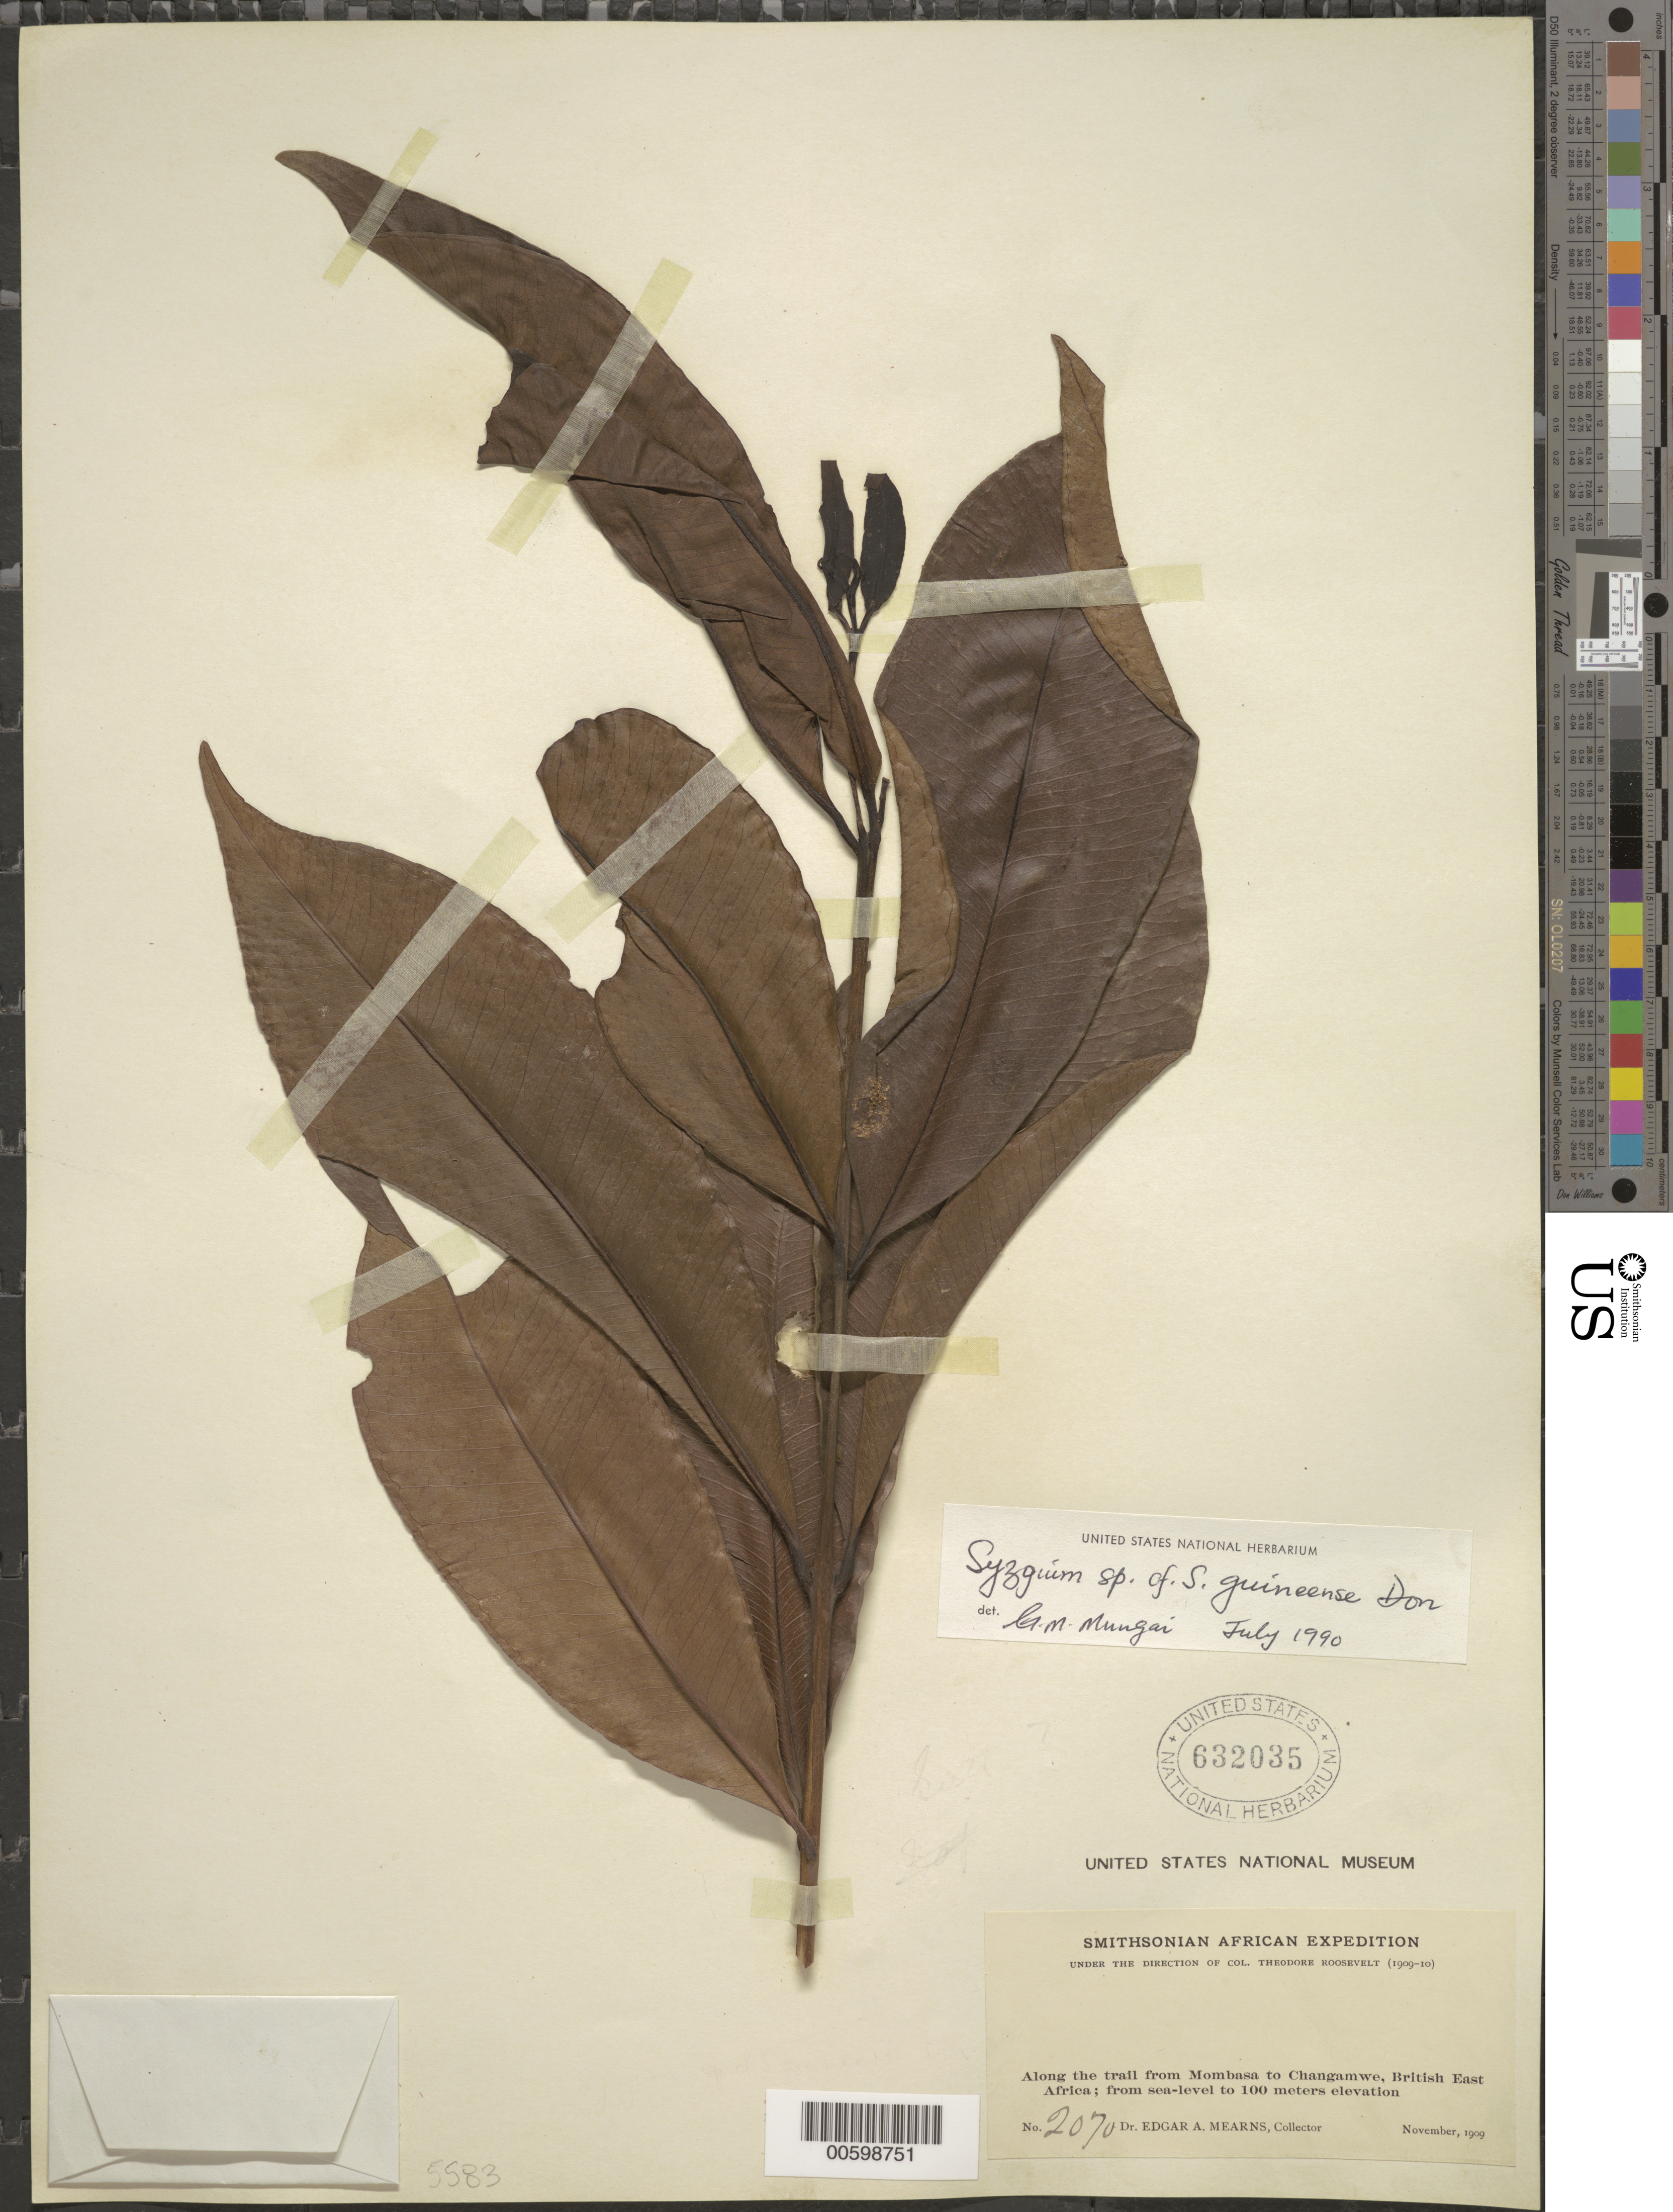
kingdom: Plantae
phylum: Tracheophyta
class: Magnoliopsida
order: Myrtales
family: Myrtaceae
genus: Syzygium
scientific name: Syzygium guineense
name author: (Willd.) DC.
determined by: Mungai, G. M.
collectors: E. A. Mearns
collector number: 2070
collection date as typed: Nov 1909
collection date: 1909-11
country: Kenya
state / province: Mombasa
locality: Along the trail from Mombasa to Changamwe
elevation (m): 100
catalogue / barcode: US 632035